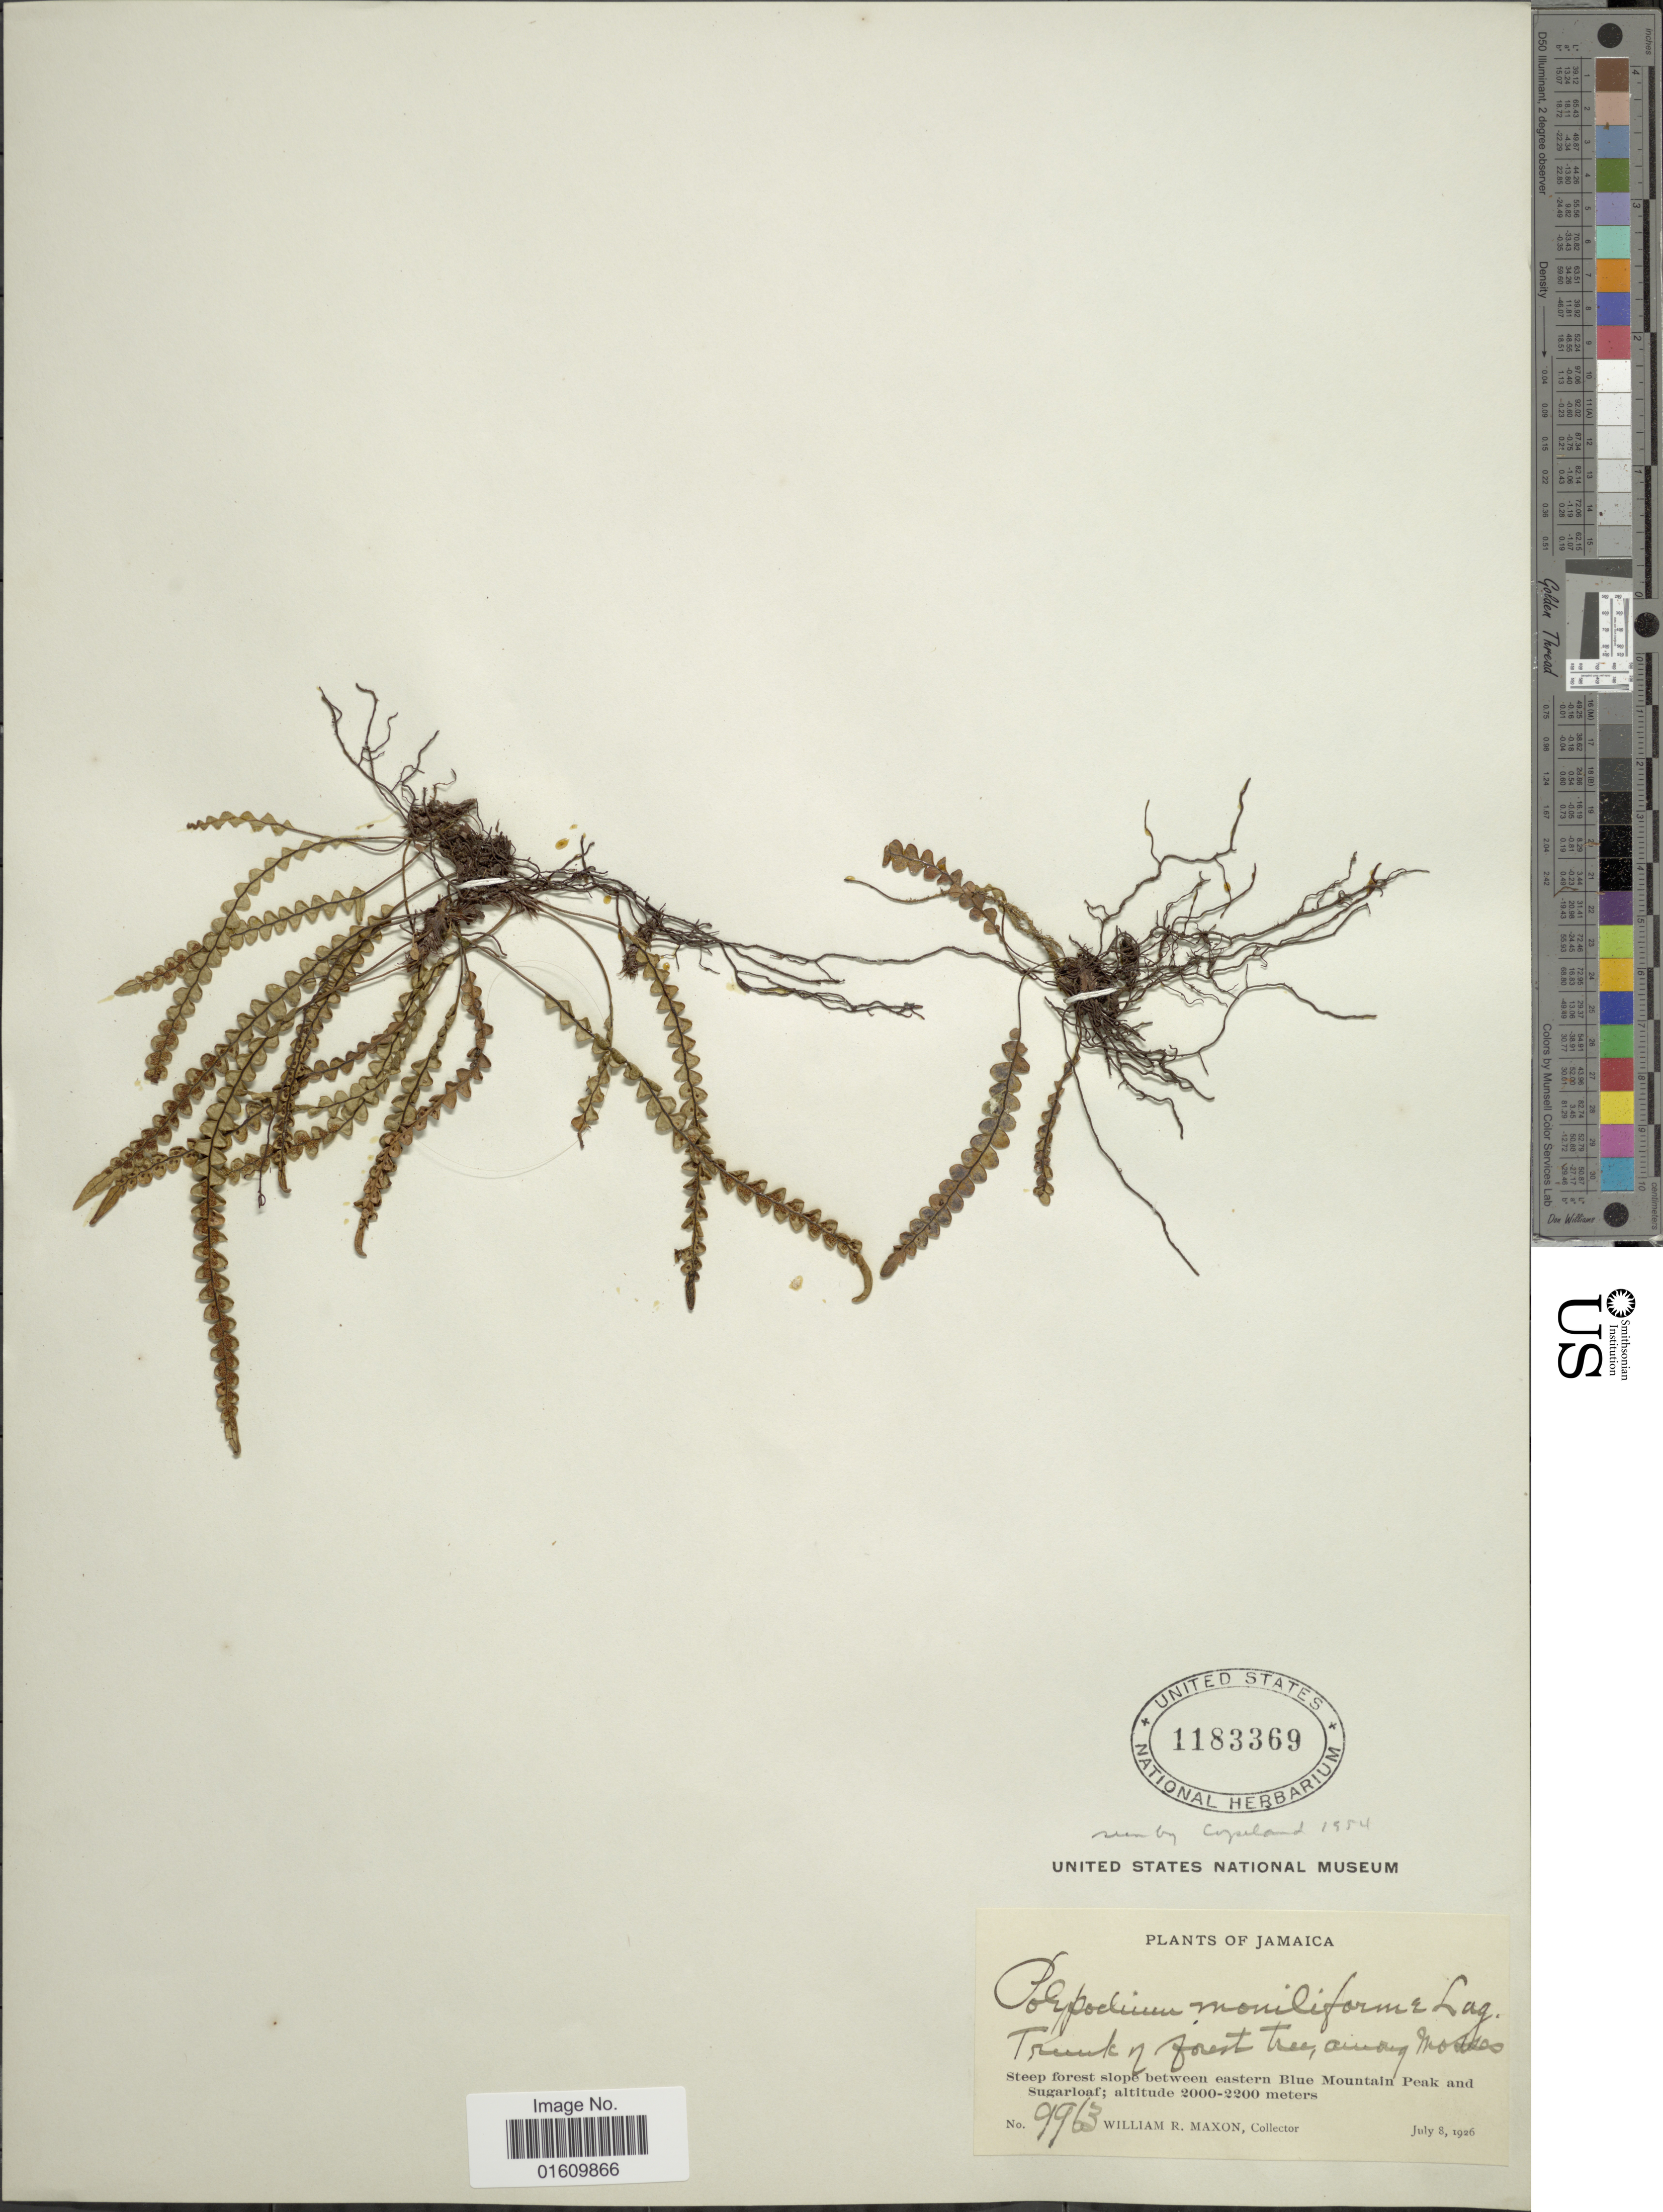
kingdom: Plantae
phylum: Tracheophyta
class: Polypodiopsida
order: Polypodiales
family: Polypodiaceae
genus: Melpomene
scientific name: Melpomene moniliformis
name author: (Lag. ex Sw.) A.R. Sm. & R.C. Moran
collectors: W. R. Maxon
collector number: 9963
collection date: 1926-07-08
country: Jamaica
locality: Steep forest slope between eastern Blue Mountain Peak and Sugerloaf.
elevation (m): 2000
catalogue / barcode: US 1183369